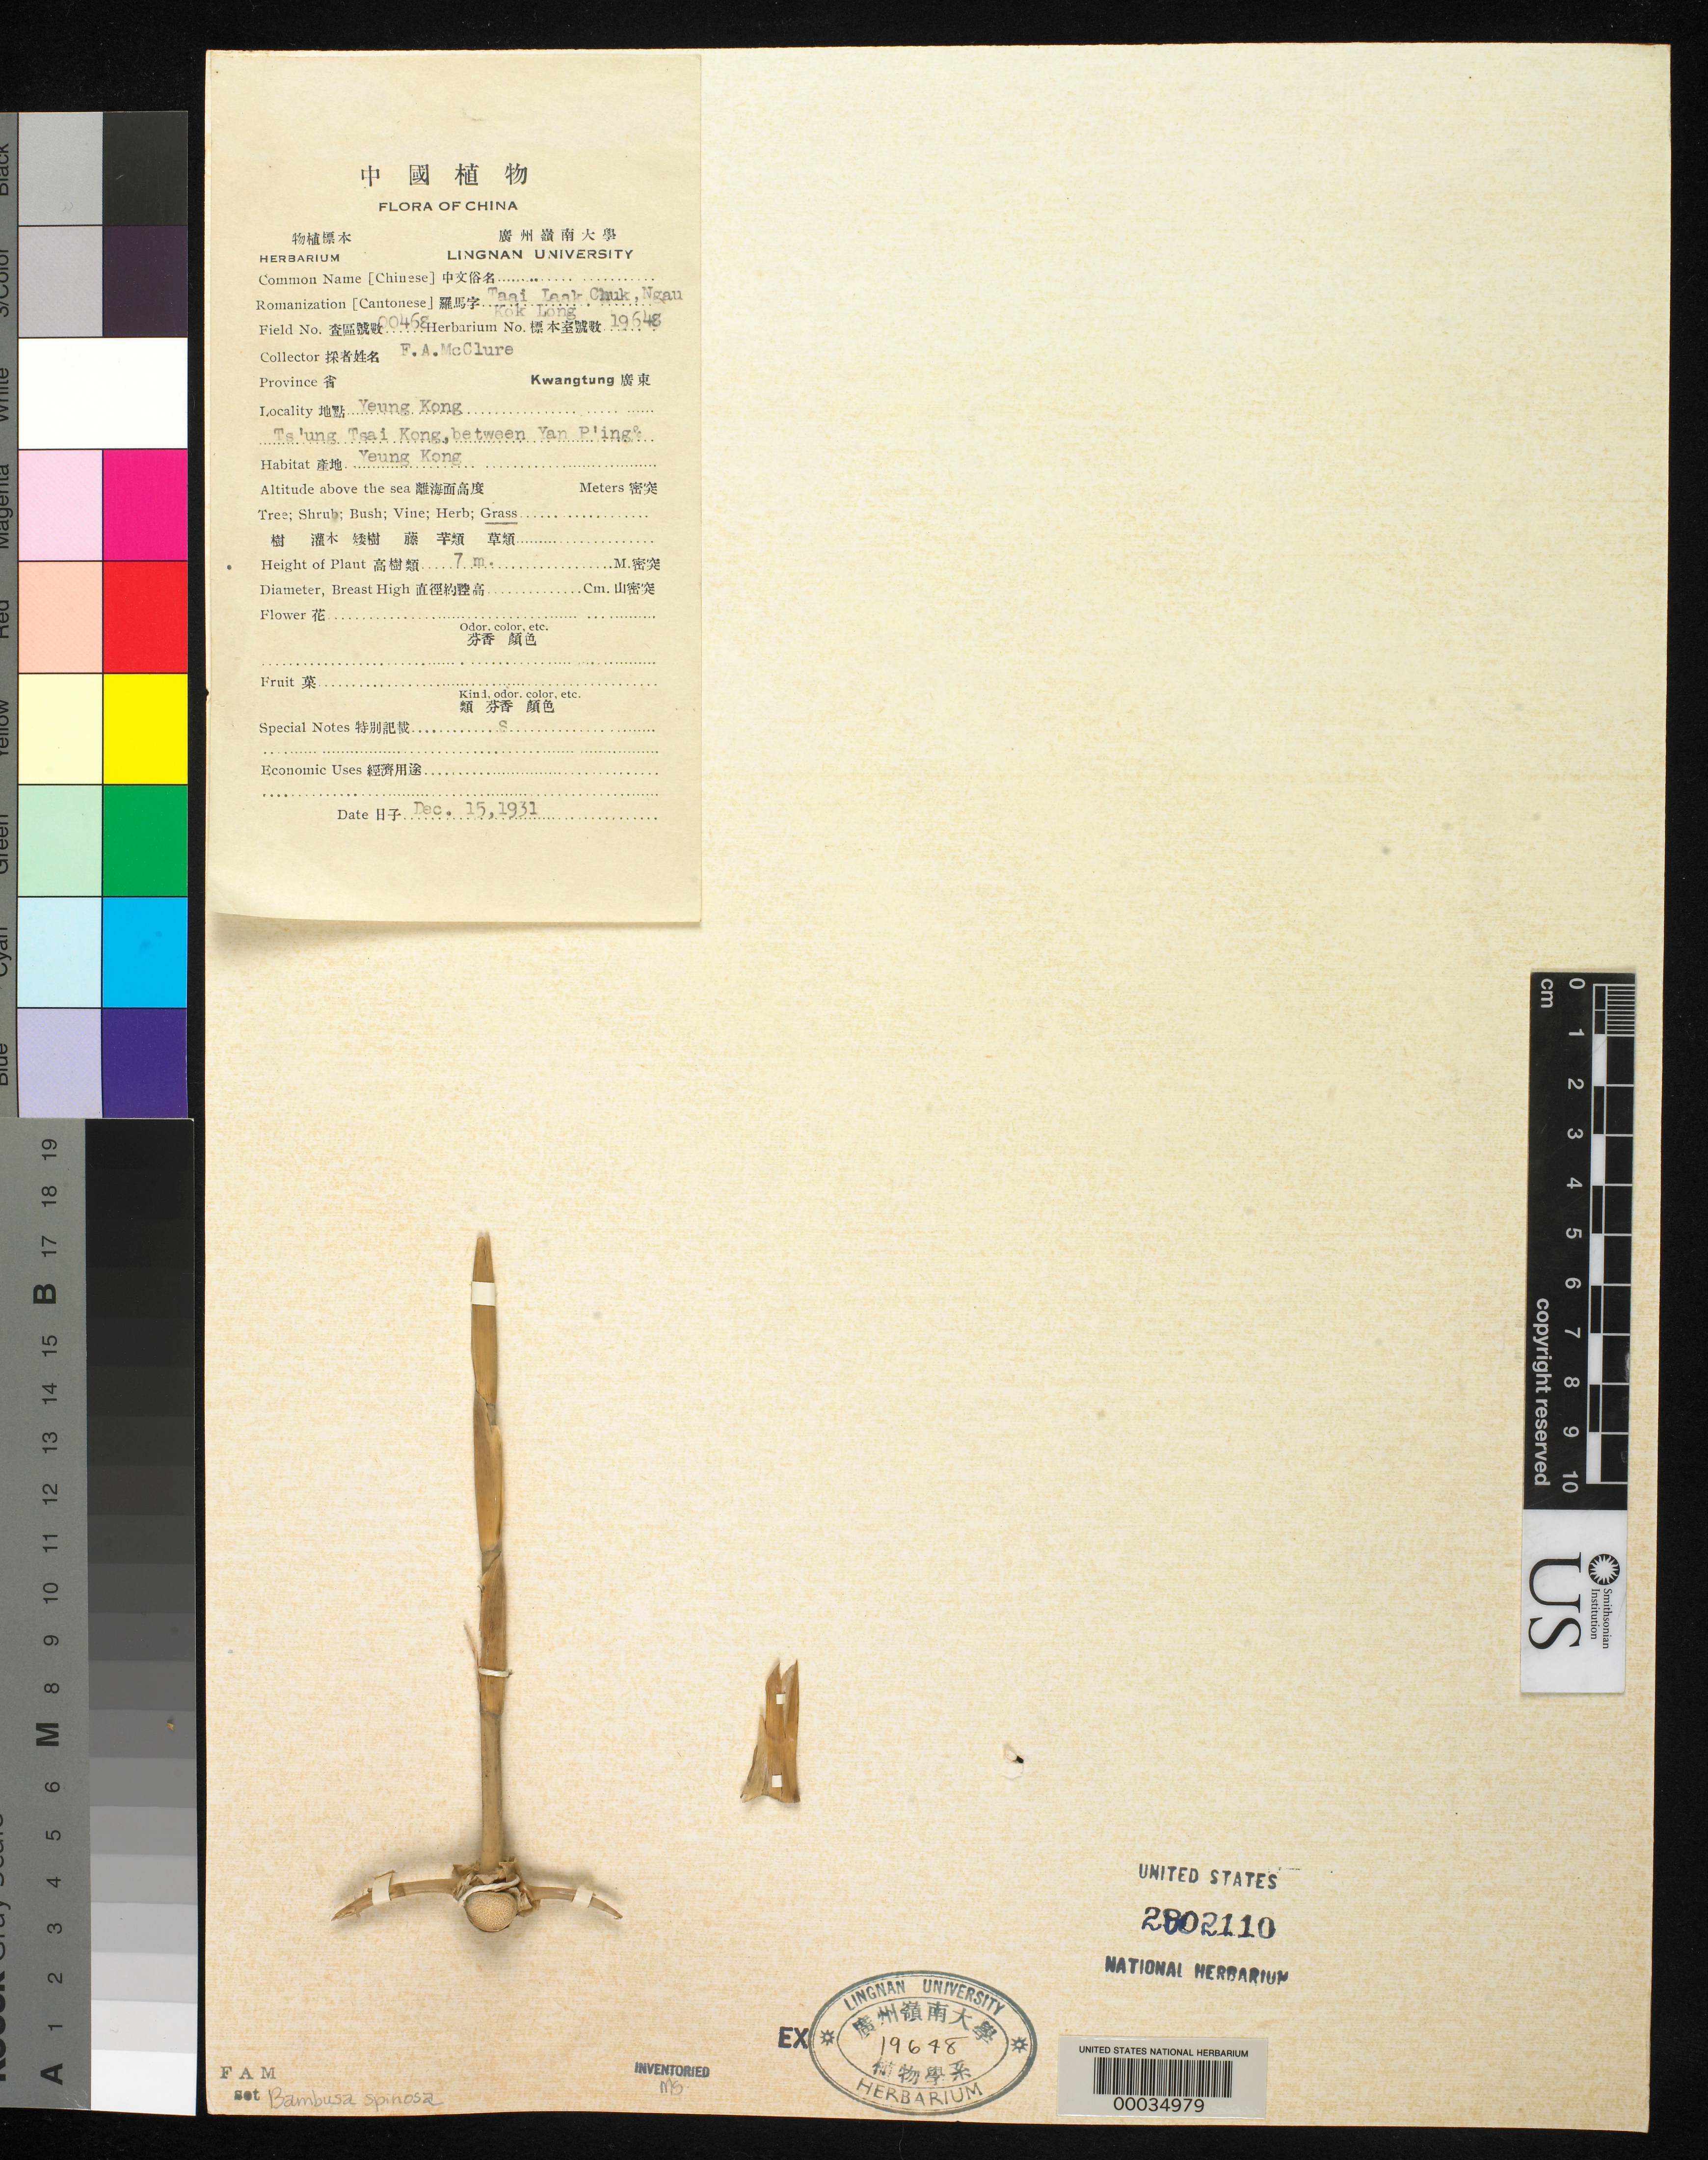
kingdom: Plantae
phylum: Tracheophyta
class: Liliopsida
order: Poales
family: Poaceae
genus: Bambusa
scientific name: Bambusa spinosa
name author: Roxb.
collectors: F. A. McClure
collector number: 468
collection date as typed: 15 Dec 1931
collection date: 1931-12-15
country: China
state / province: Guangdong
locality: Yeung kong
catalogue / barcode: US 2802110